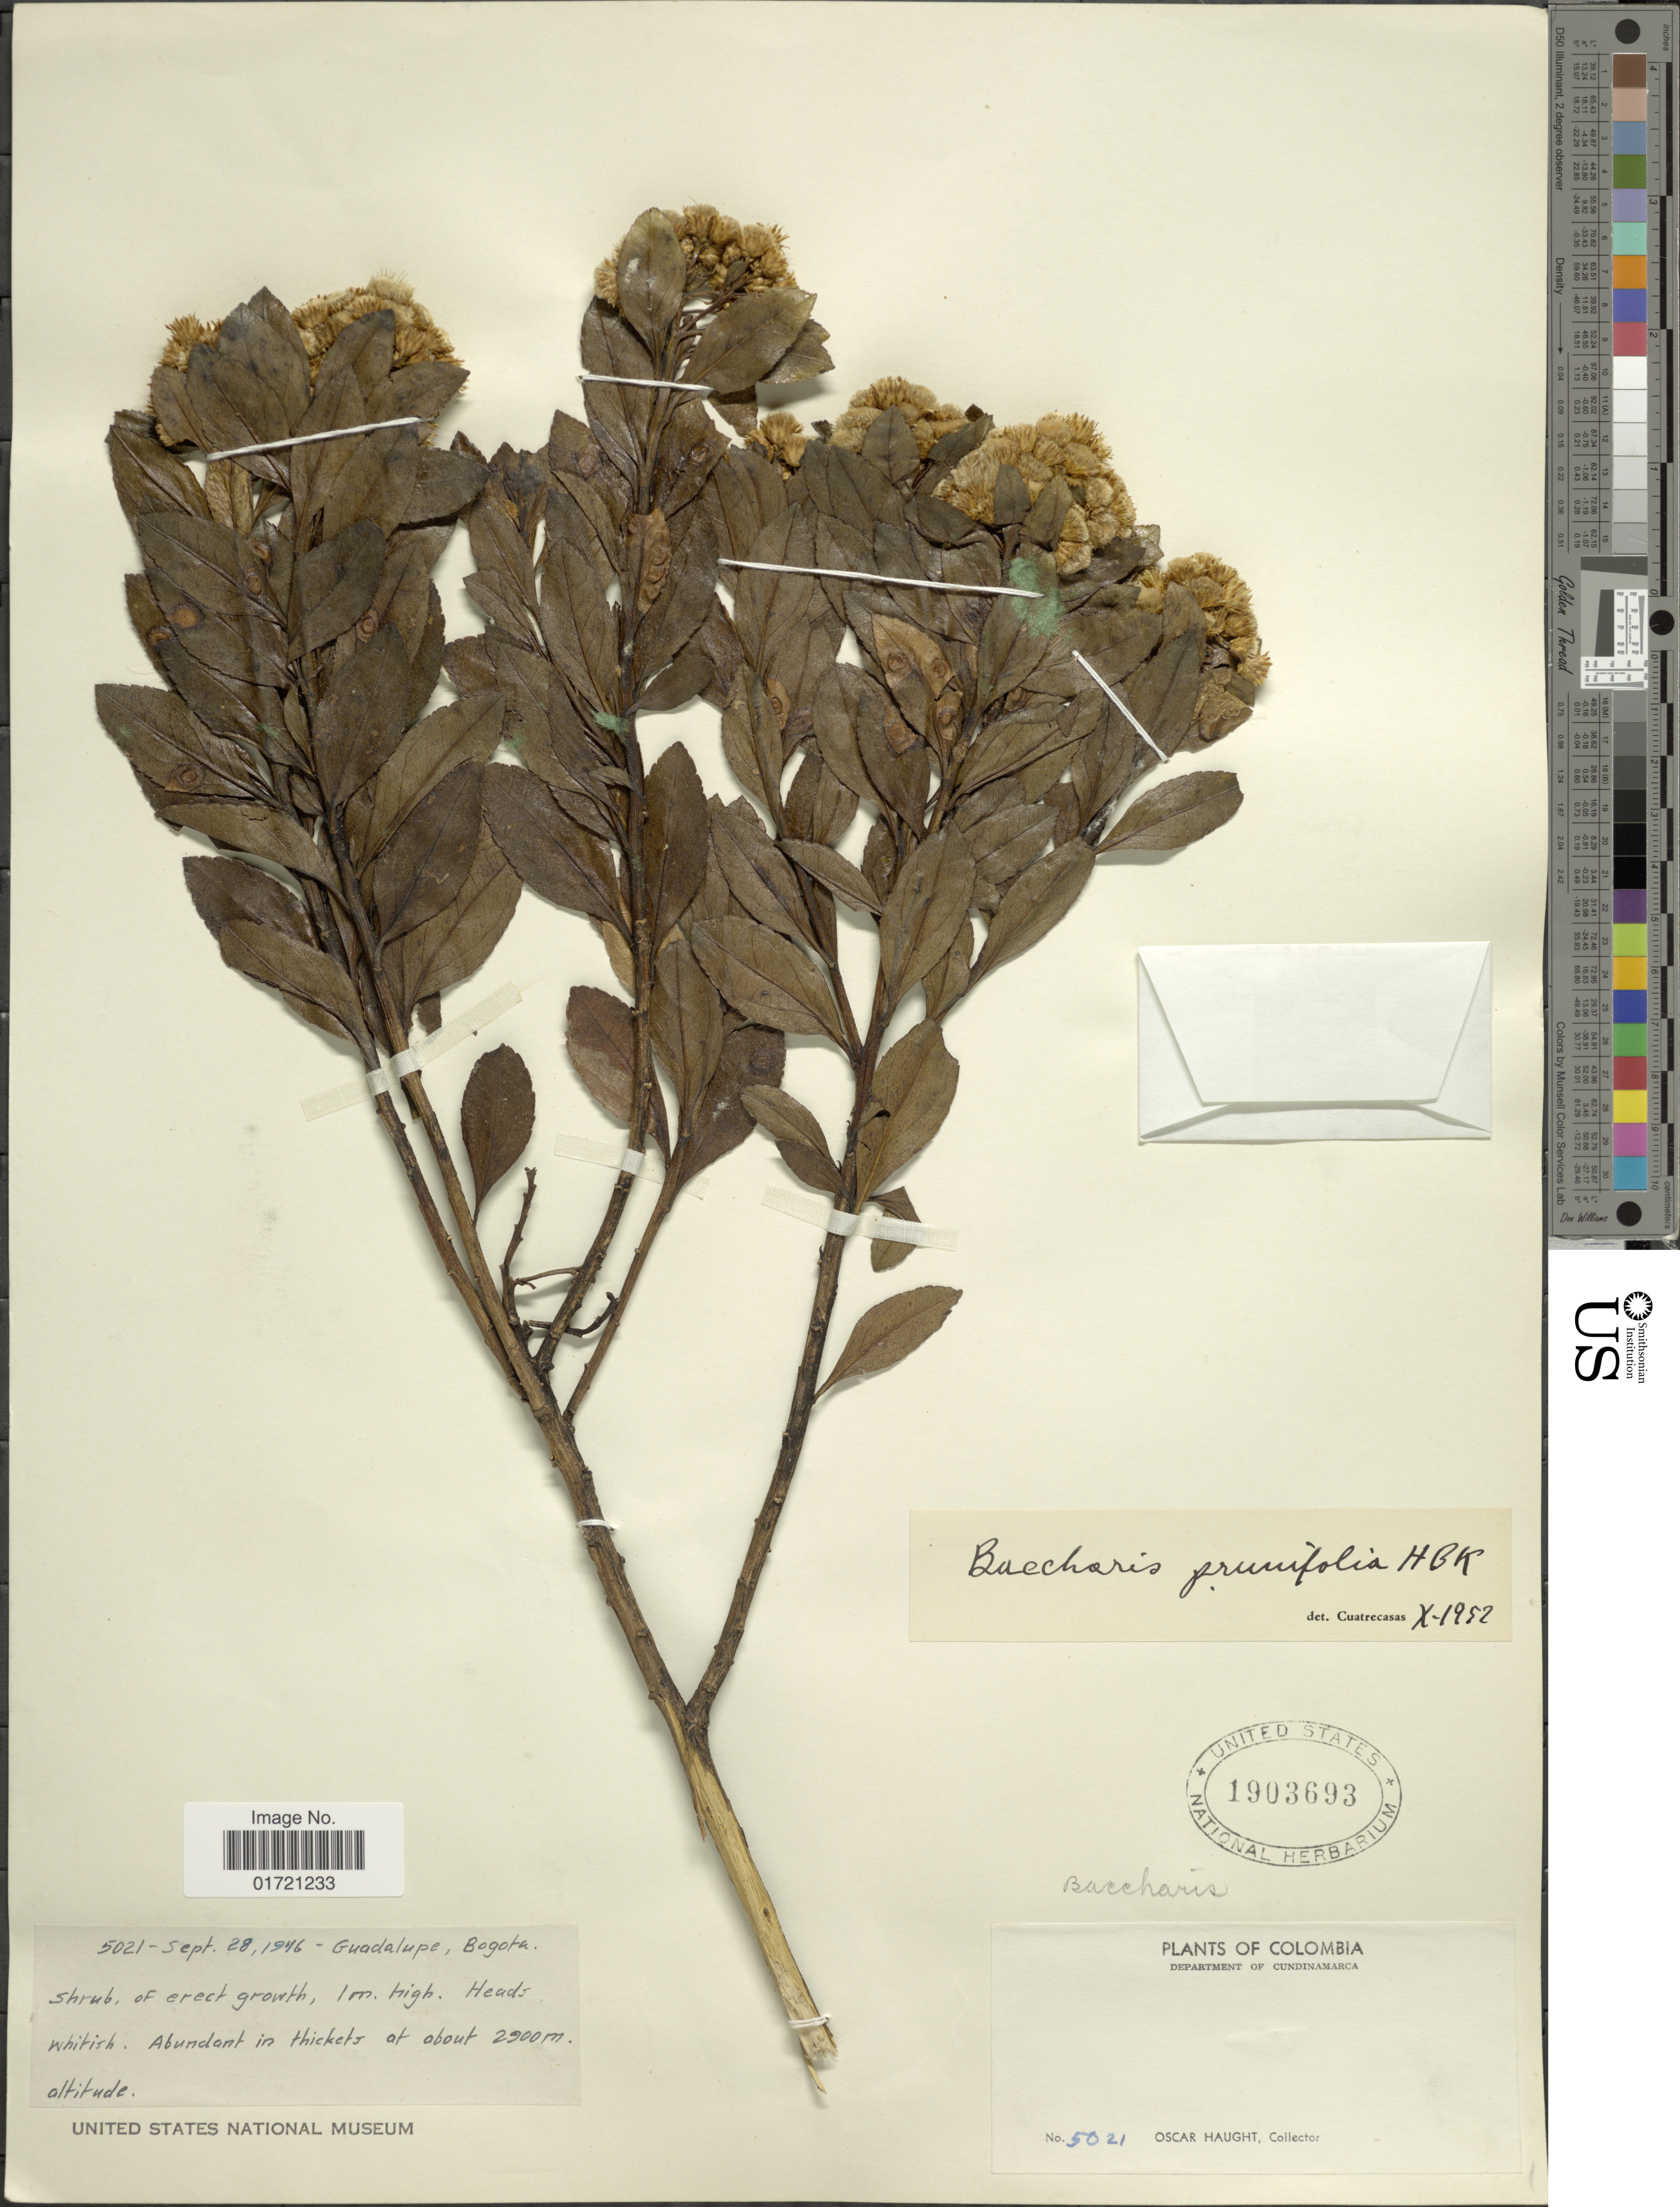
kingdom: Plantae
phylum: Tracheophyta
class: Magnoliopsida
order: Asterales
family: Asteraceae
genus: Baccharis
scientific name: Baccharis prunifolia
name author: Kunth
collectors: O. L. Haught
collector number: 5021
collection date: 1946-09-28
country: Colombia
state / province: Cundinamarca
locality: Guadalupe, Bogota.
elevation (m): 2900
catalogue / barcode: US 1903693